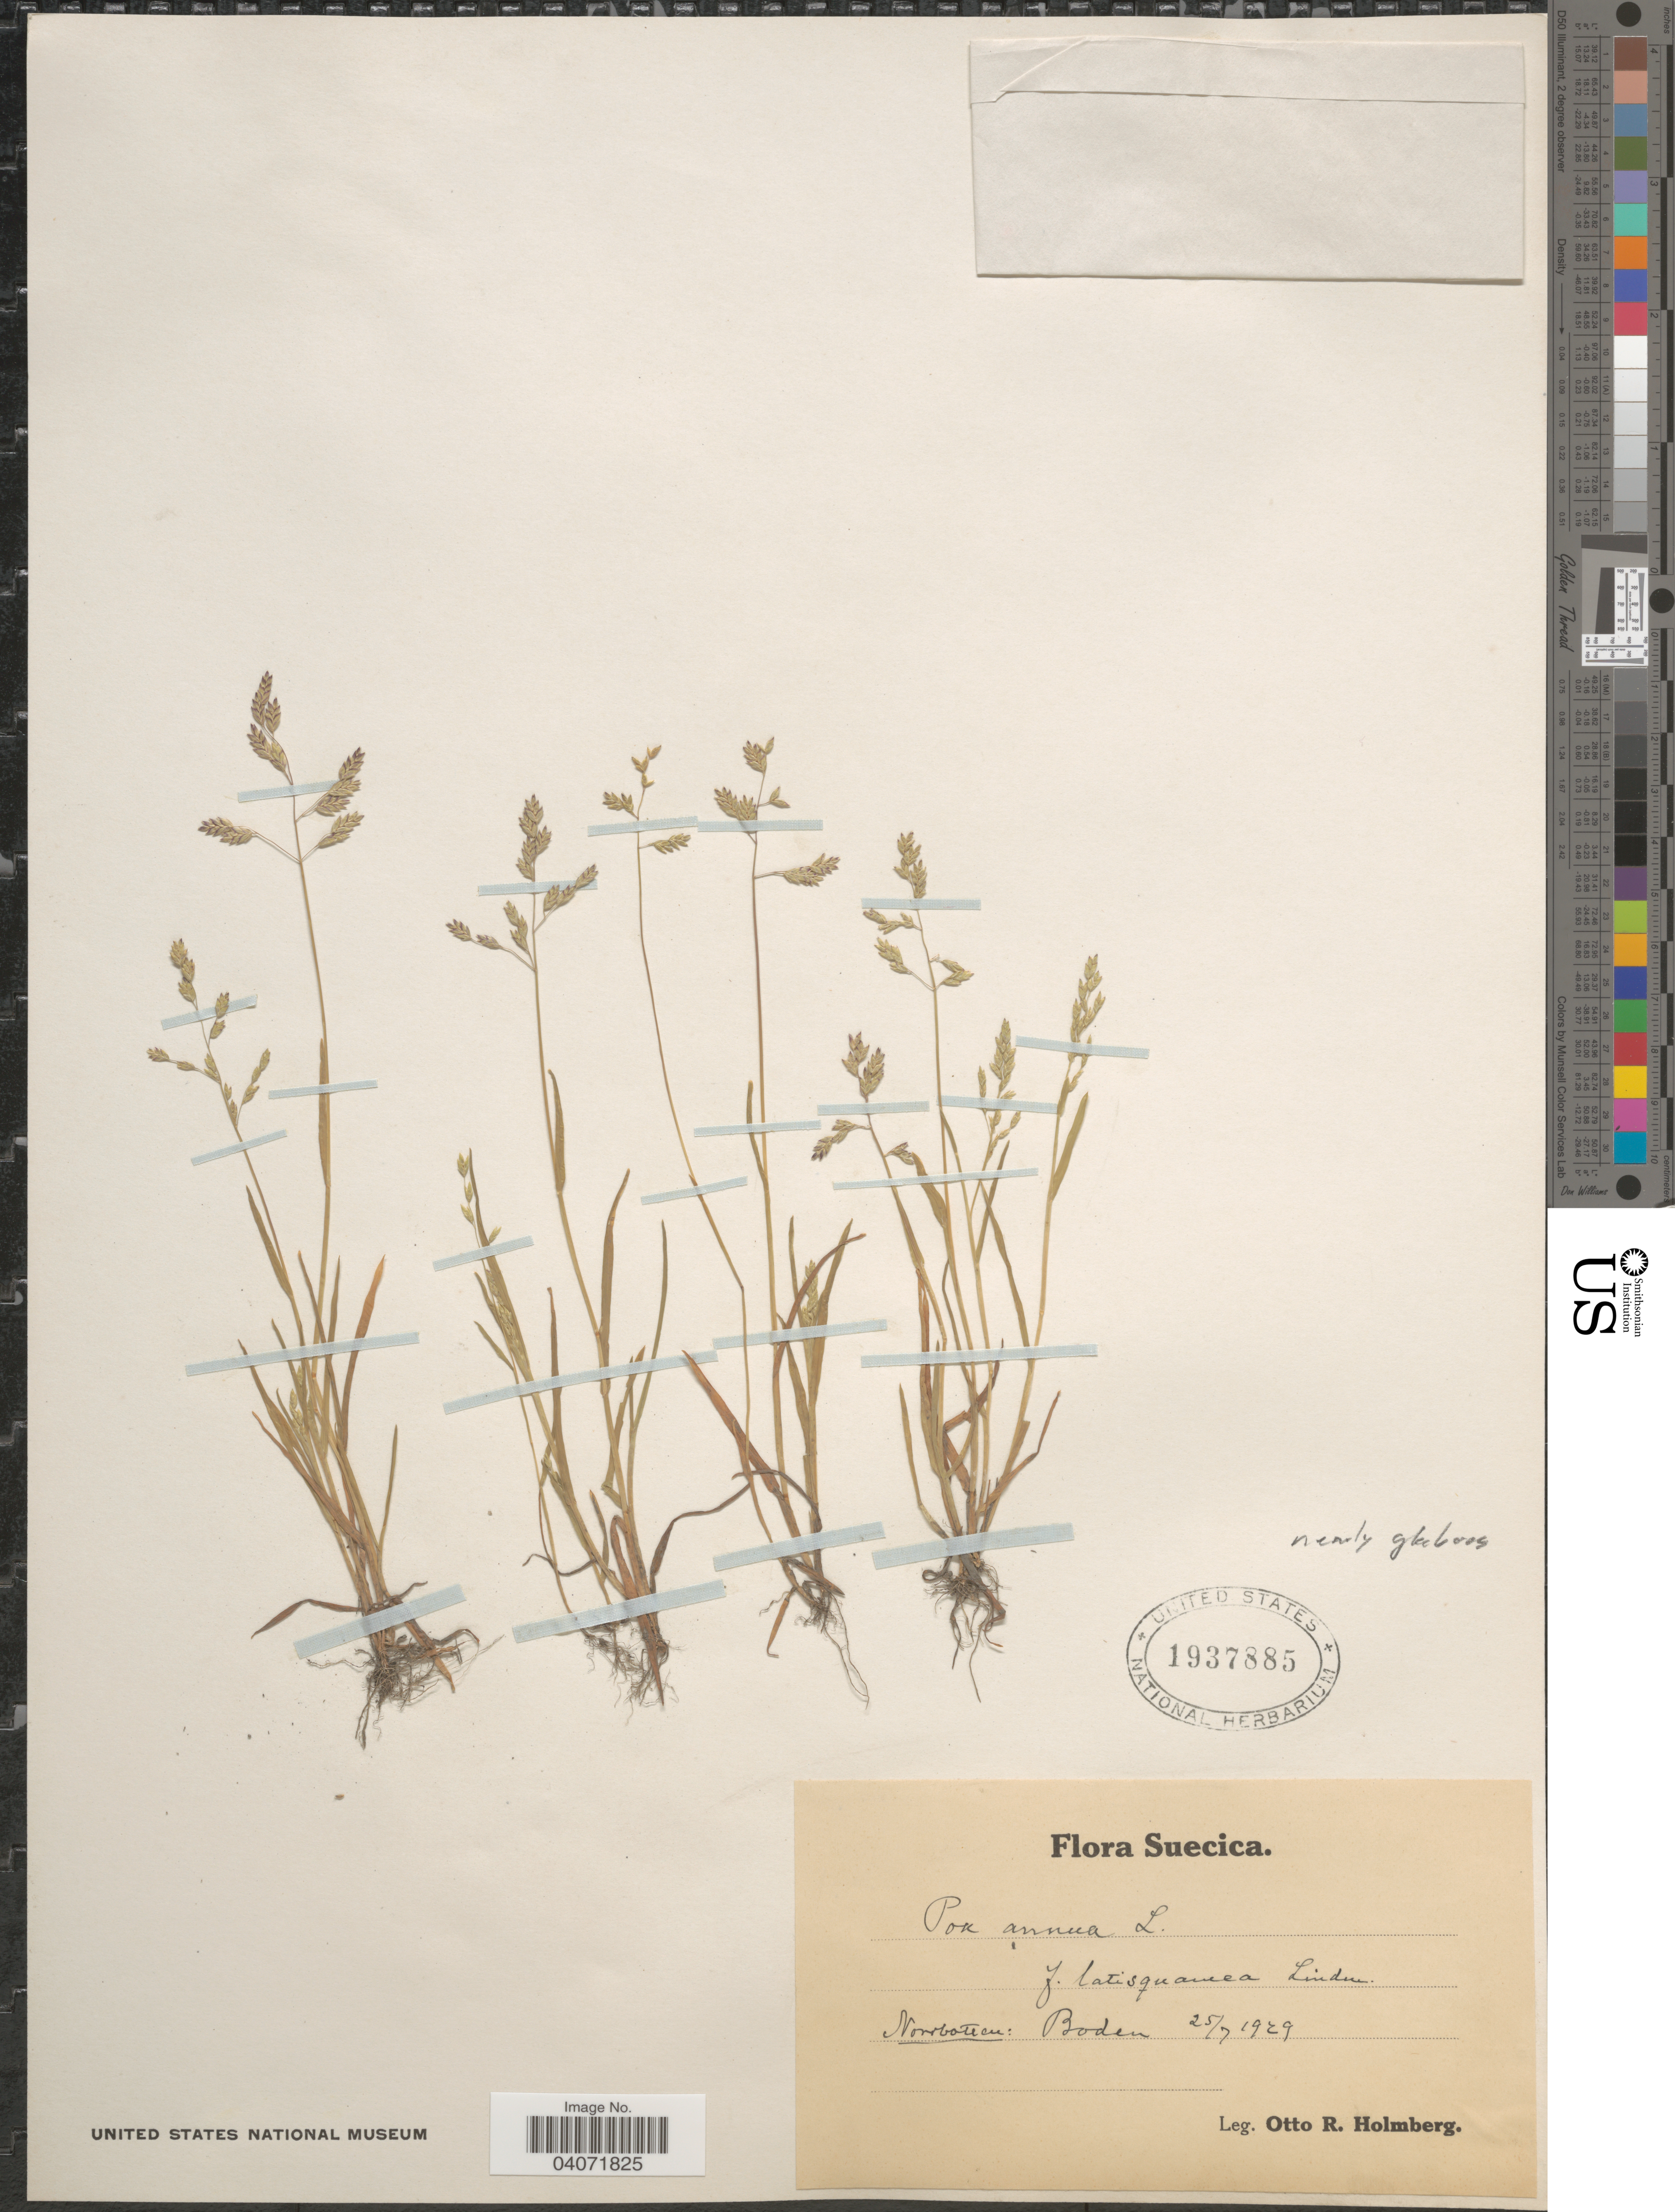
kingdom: Plantae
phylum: Tracheophyta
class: Liliopsida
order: Poales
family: Poaceae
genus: Poa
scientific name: Poa annua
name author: L.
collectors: O. Holmberg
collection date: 1929-07-25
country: Sweden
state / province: Norrbotten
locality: Boden.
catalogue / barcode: US 1937885